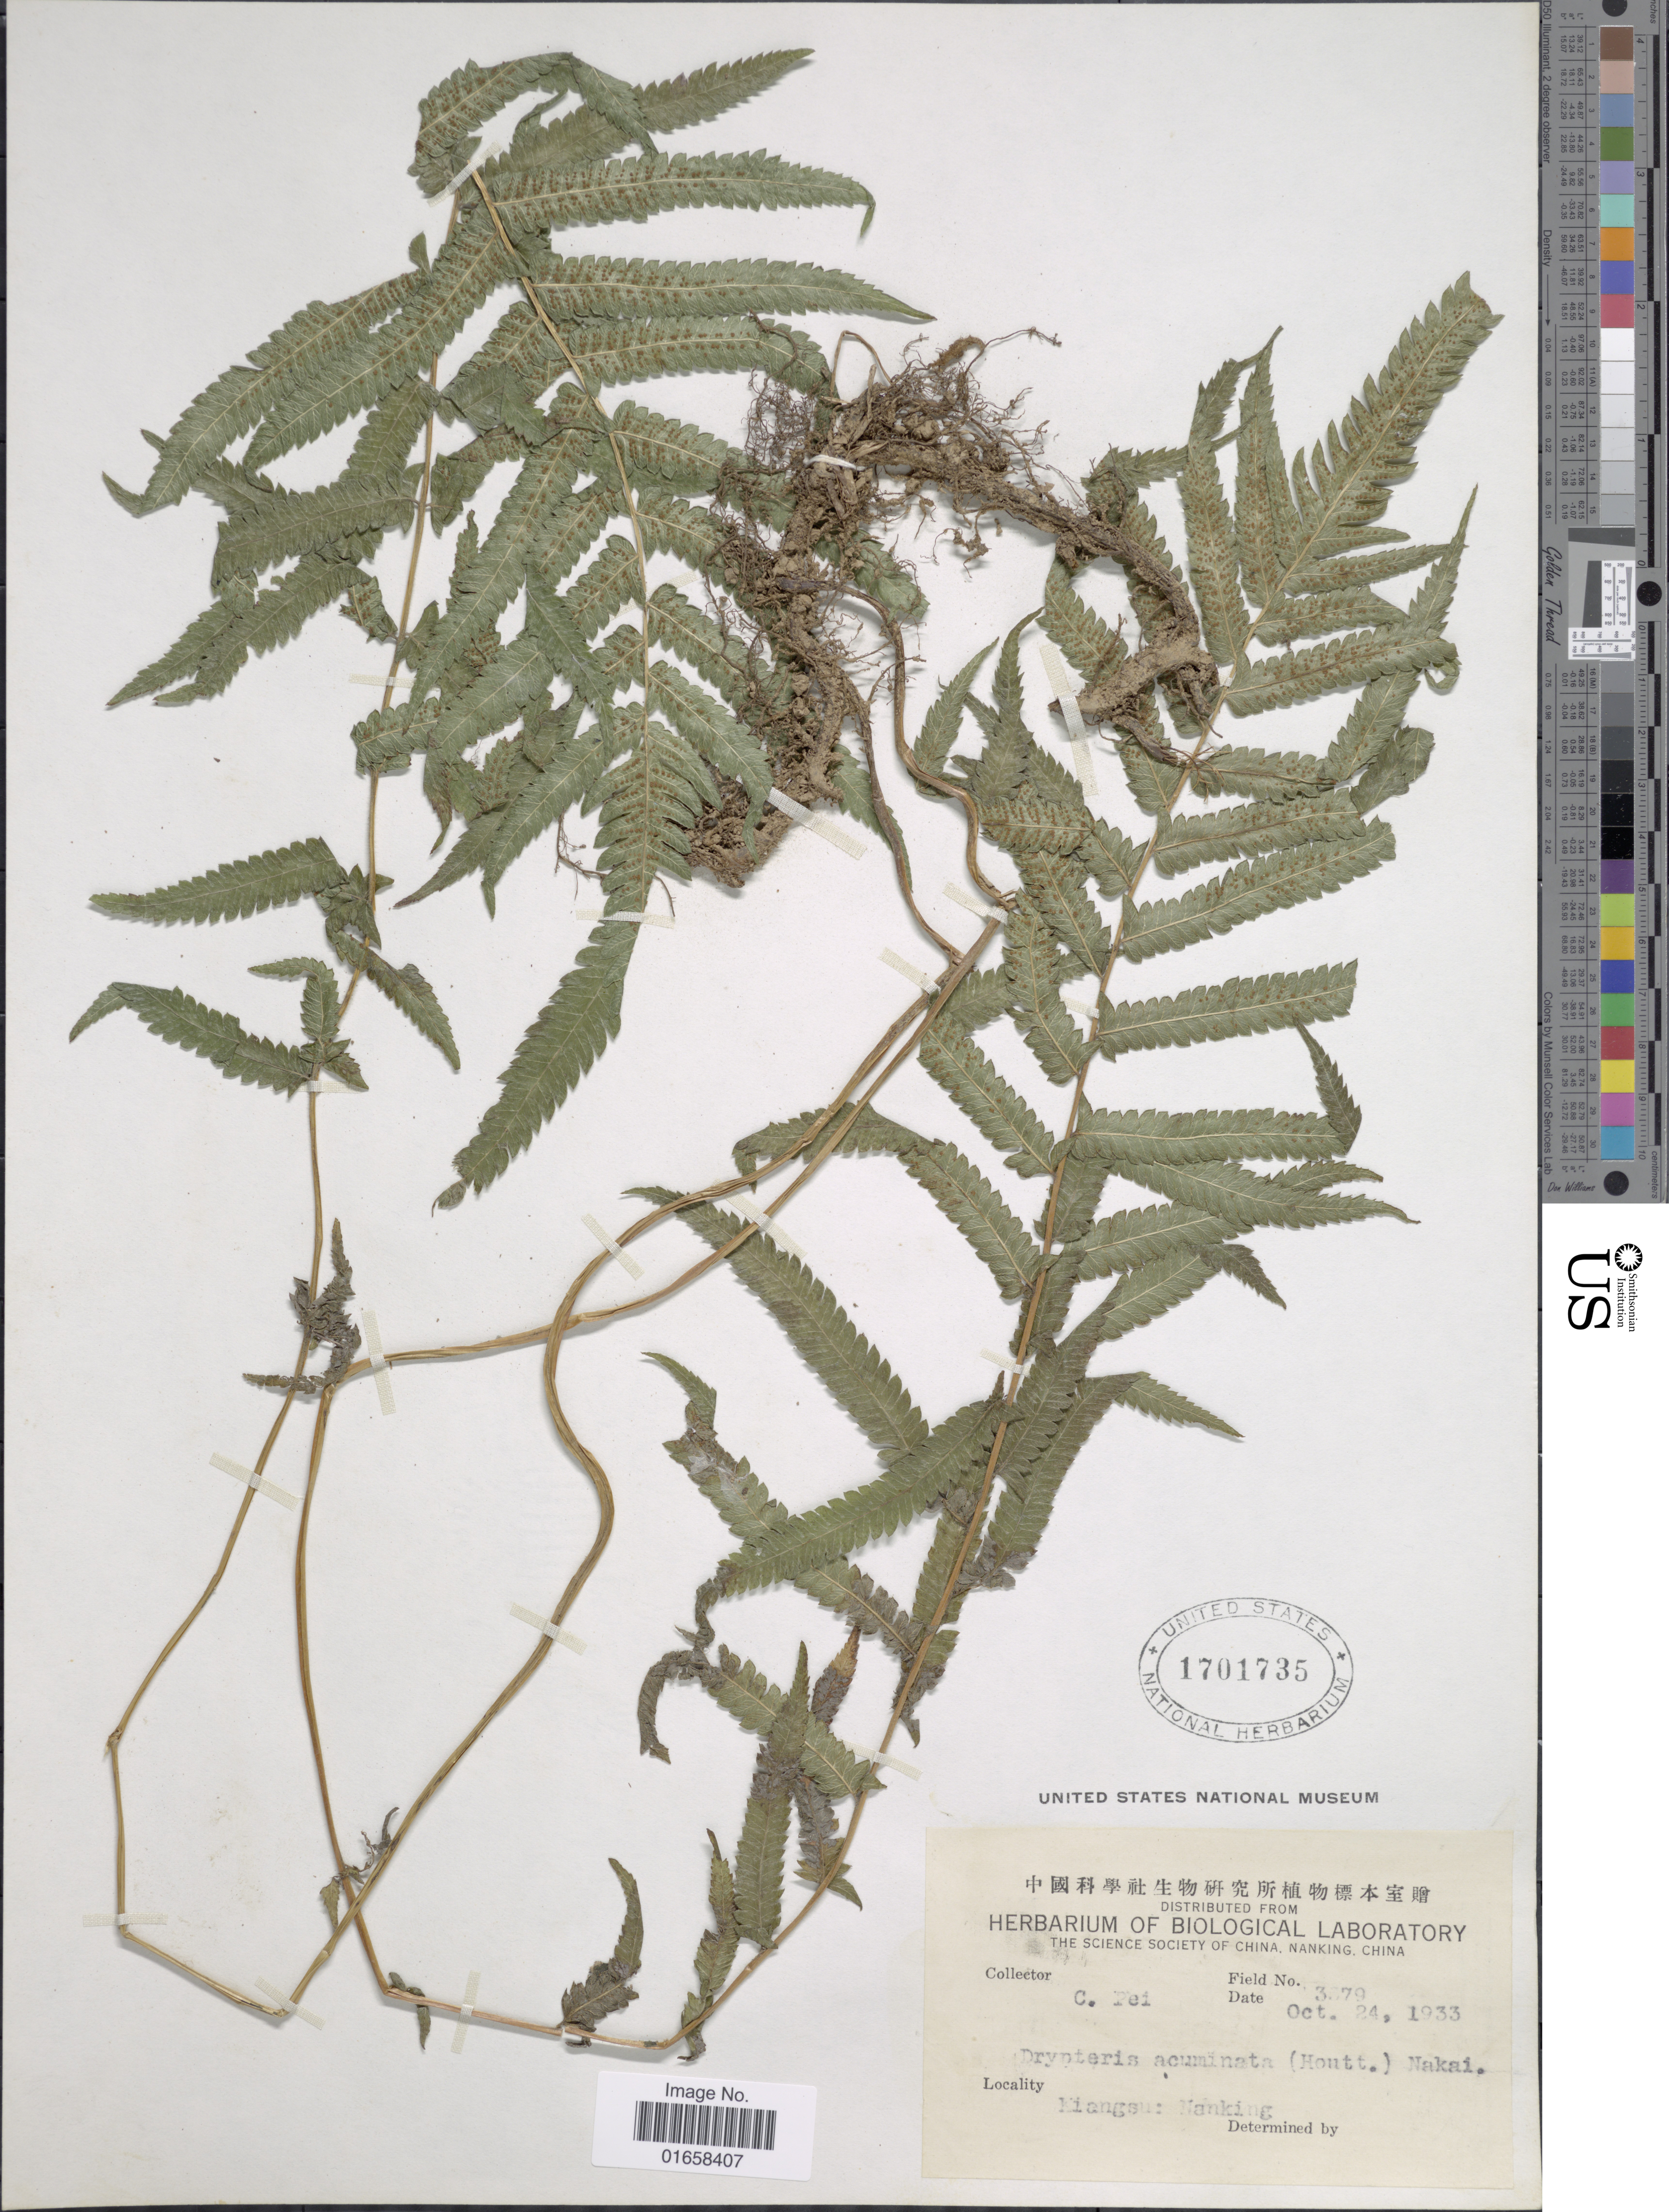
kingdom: Plantae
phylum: Tracheophyta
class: Polypodiopsida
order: Polypodiales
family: Thelypteridaceae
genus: Christella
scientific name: Christella acuminata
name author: (Houtt.) H. Lév.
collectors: C. P'ei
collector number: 3379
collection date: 1933-10-24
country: China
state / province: Jiangsu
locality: Kinagsu: Nanking.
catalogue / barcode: US 1701735